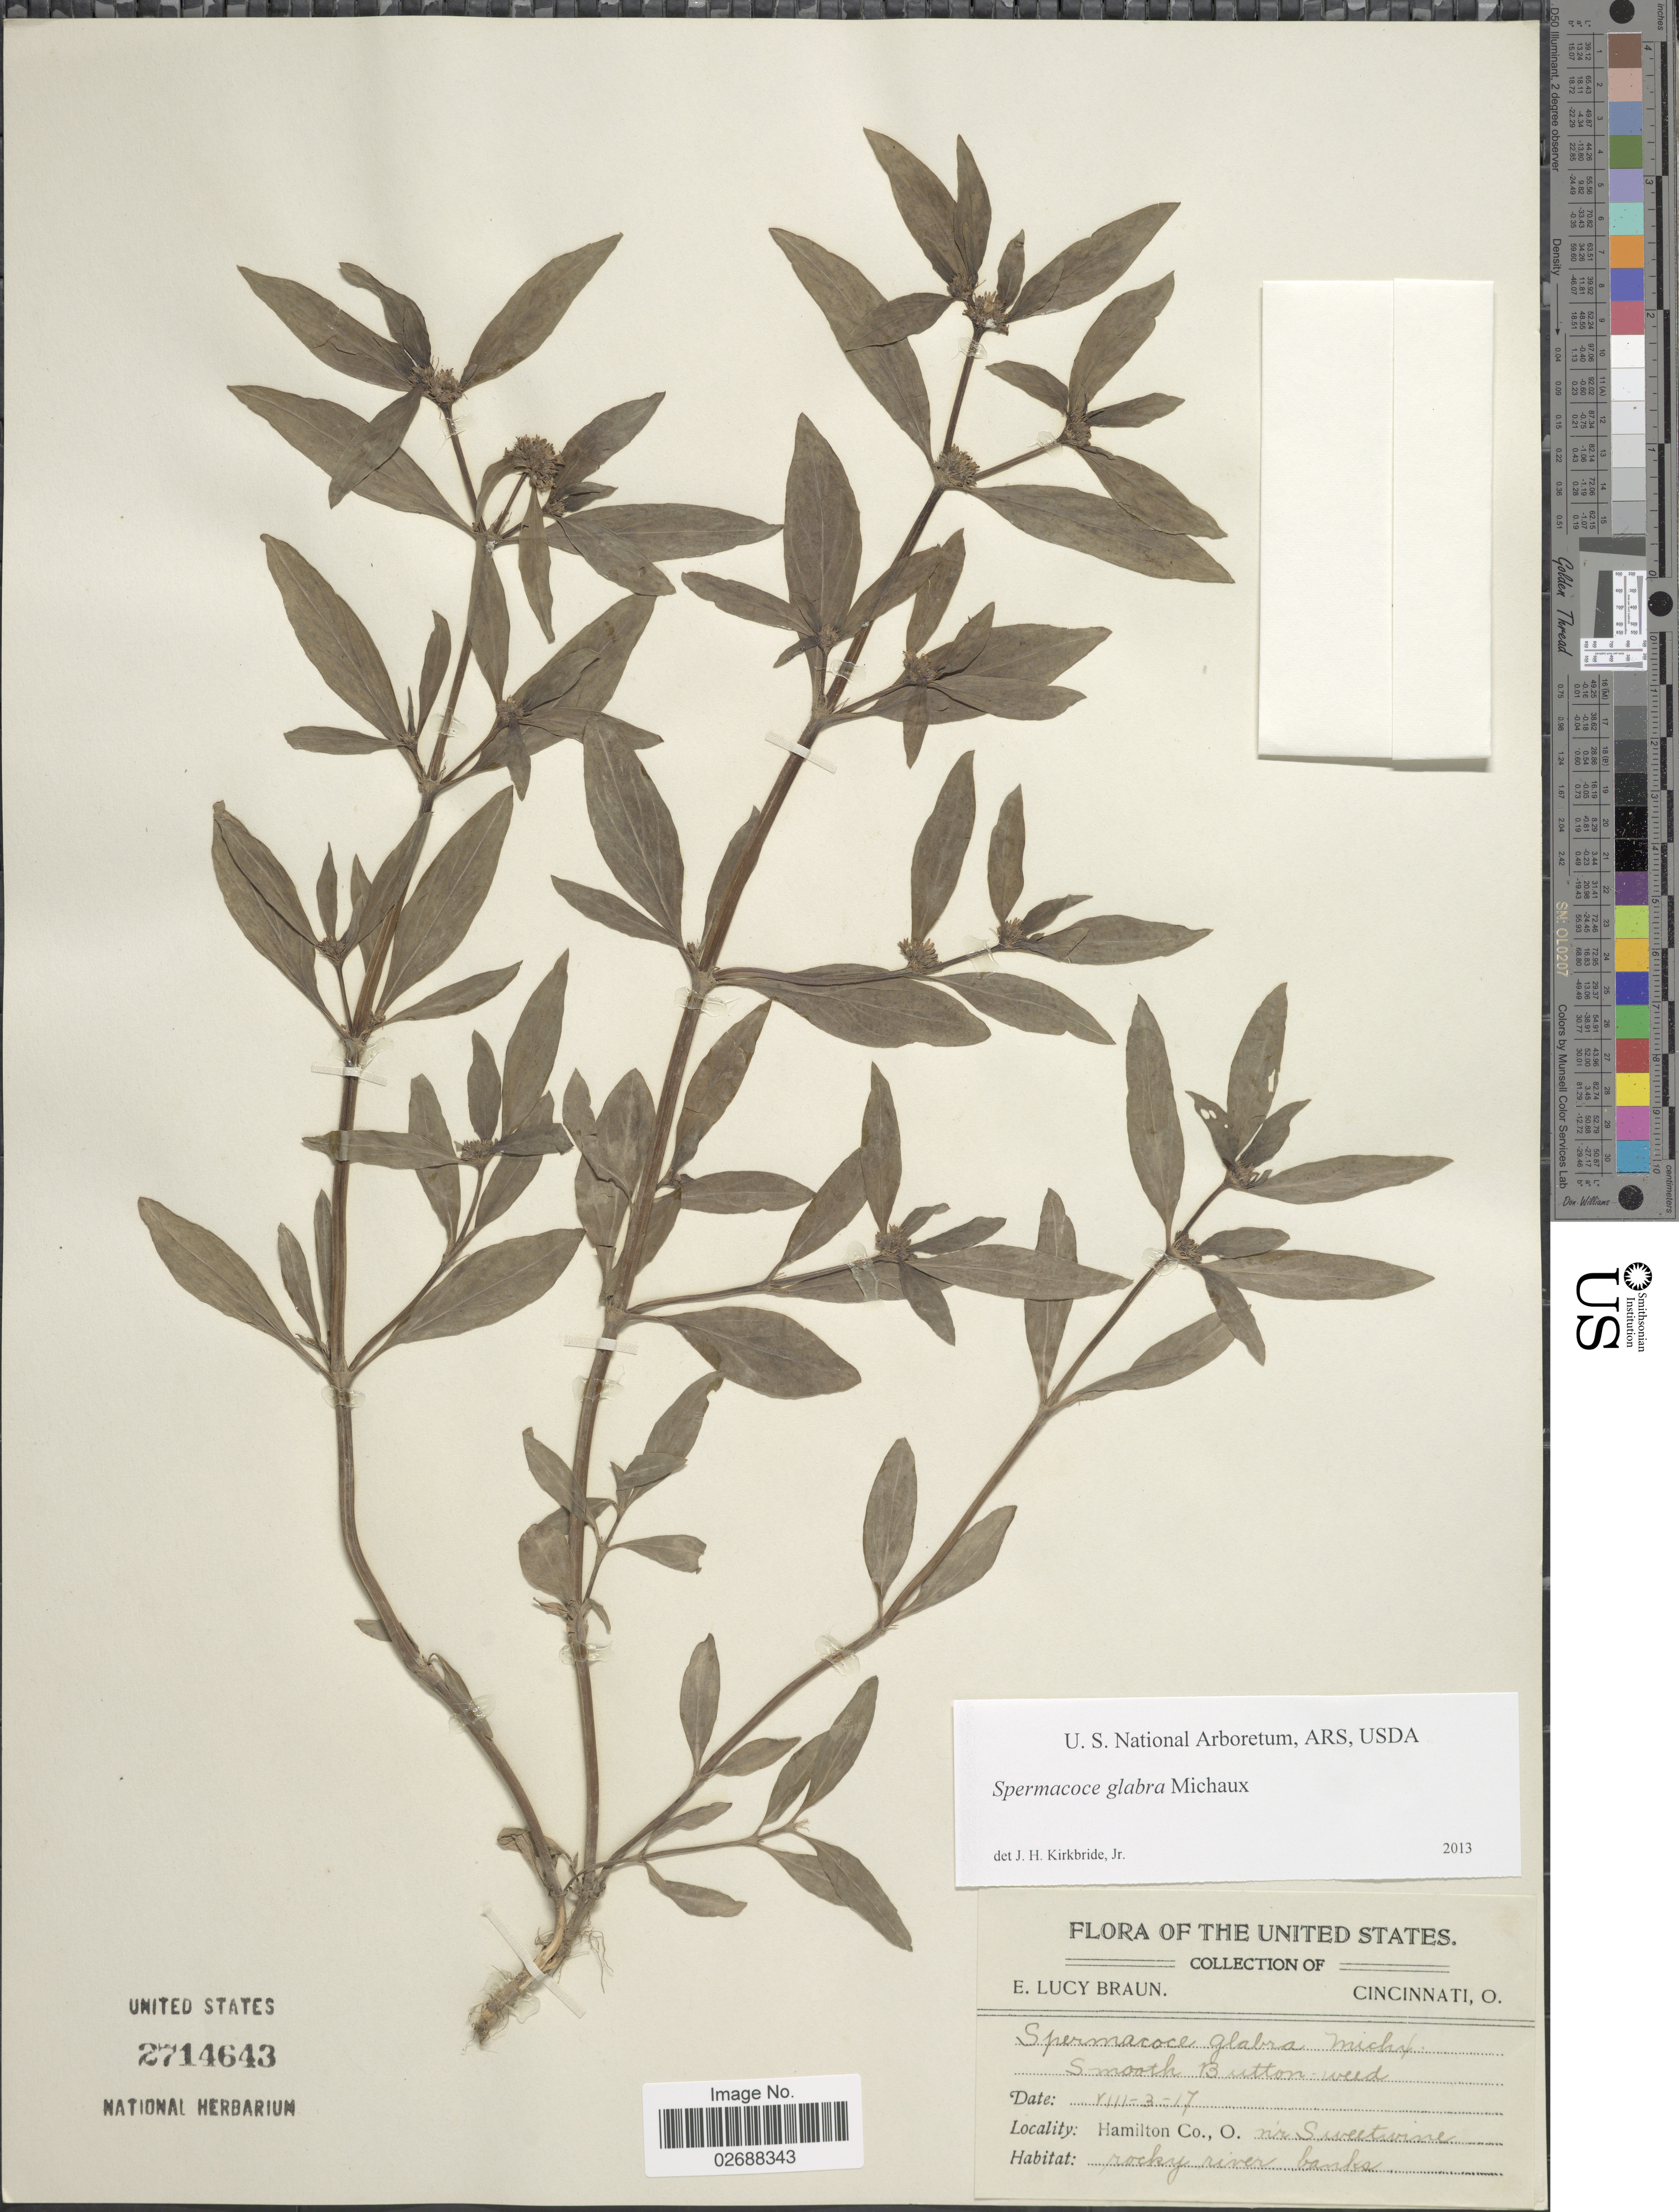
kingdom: Plantae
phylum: Tracheophyta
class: Magnoliopsida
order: Gentianales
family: Rubiaceae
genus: Spermacoce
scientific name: Spermacoce glabra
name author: Michx.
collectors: E. L. Braun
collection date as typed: Transcribed d/m/y: 3/8/17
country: United States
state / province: Ohio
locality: Hamilton Co. nr Sweetwine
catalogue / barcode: US 2714643